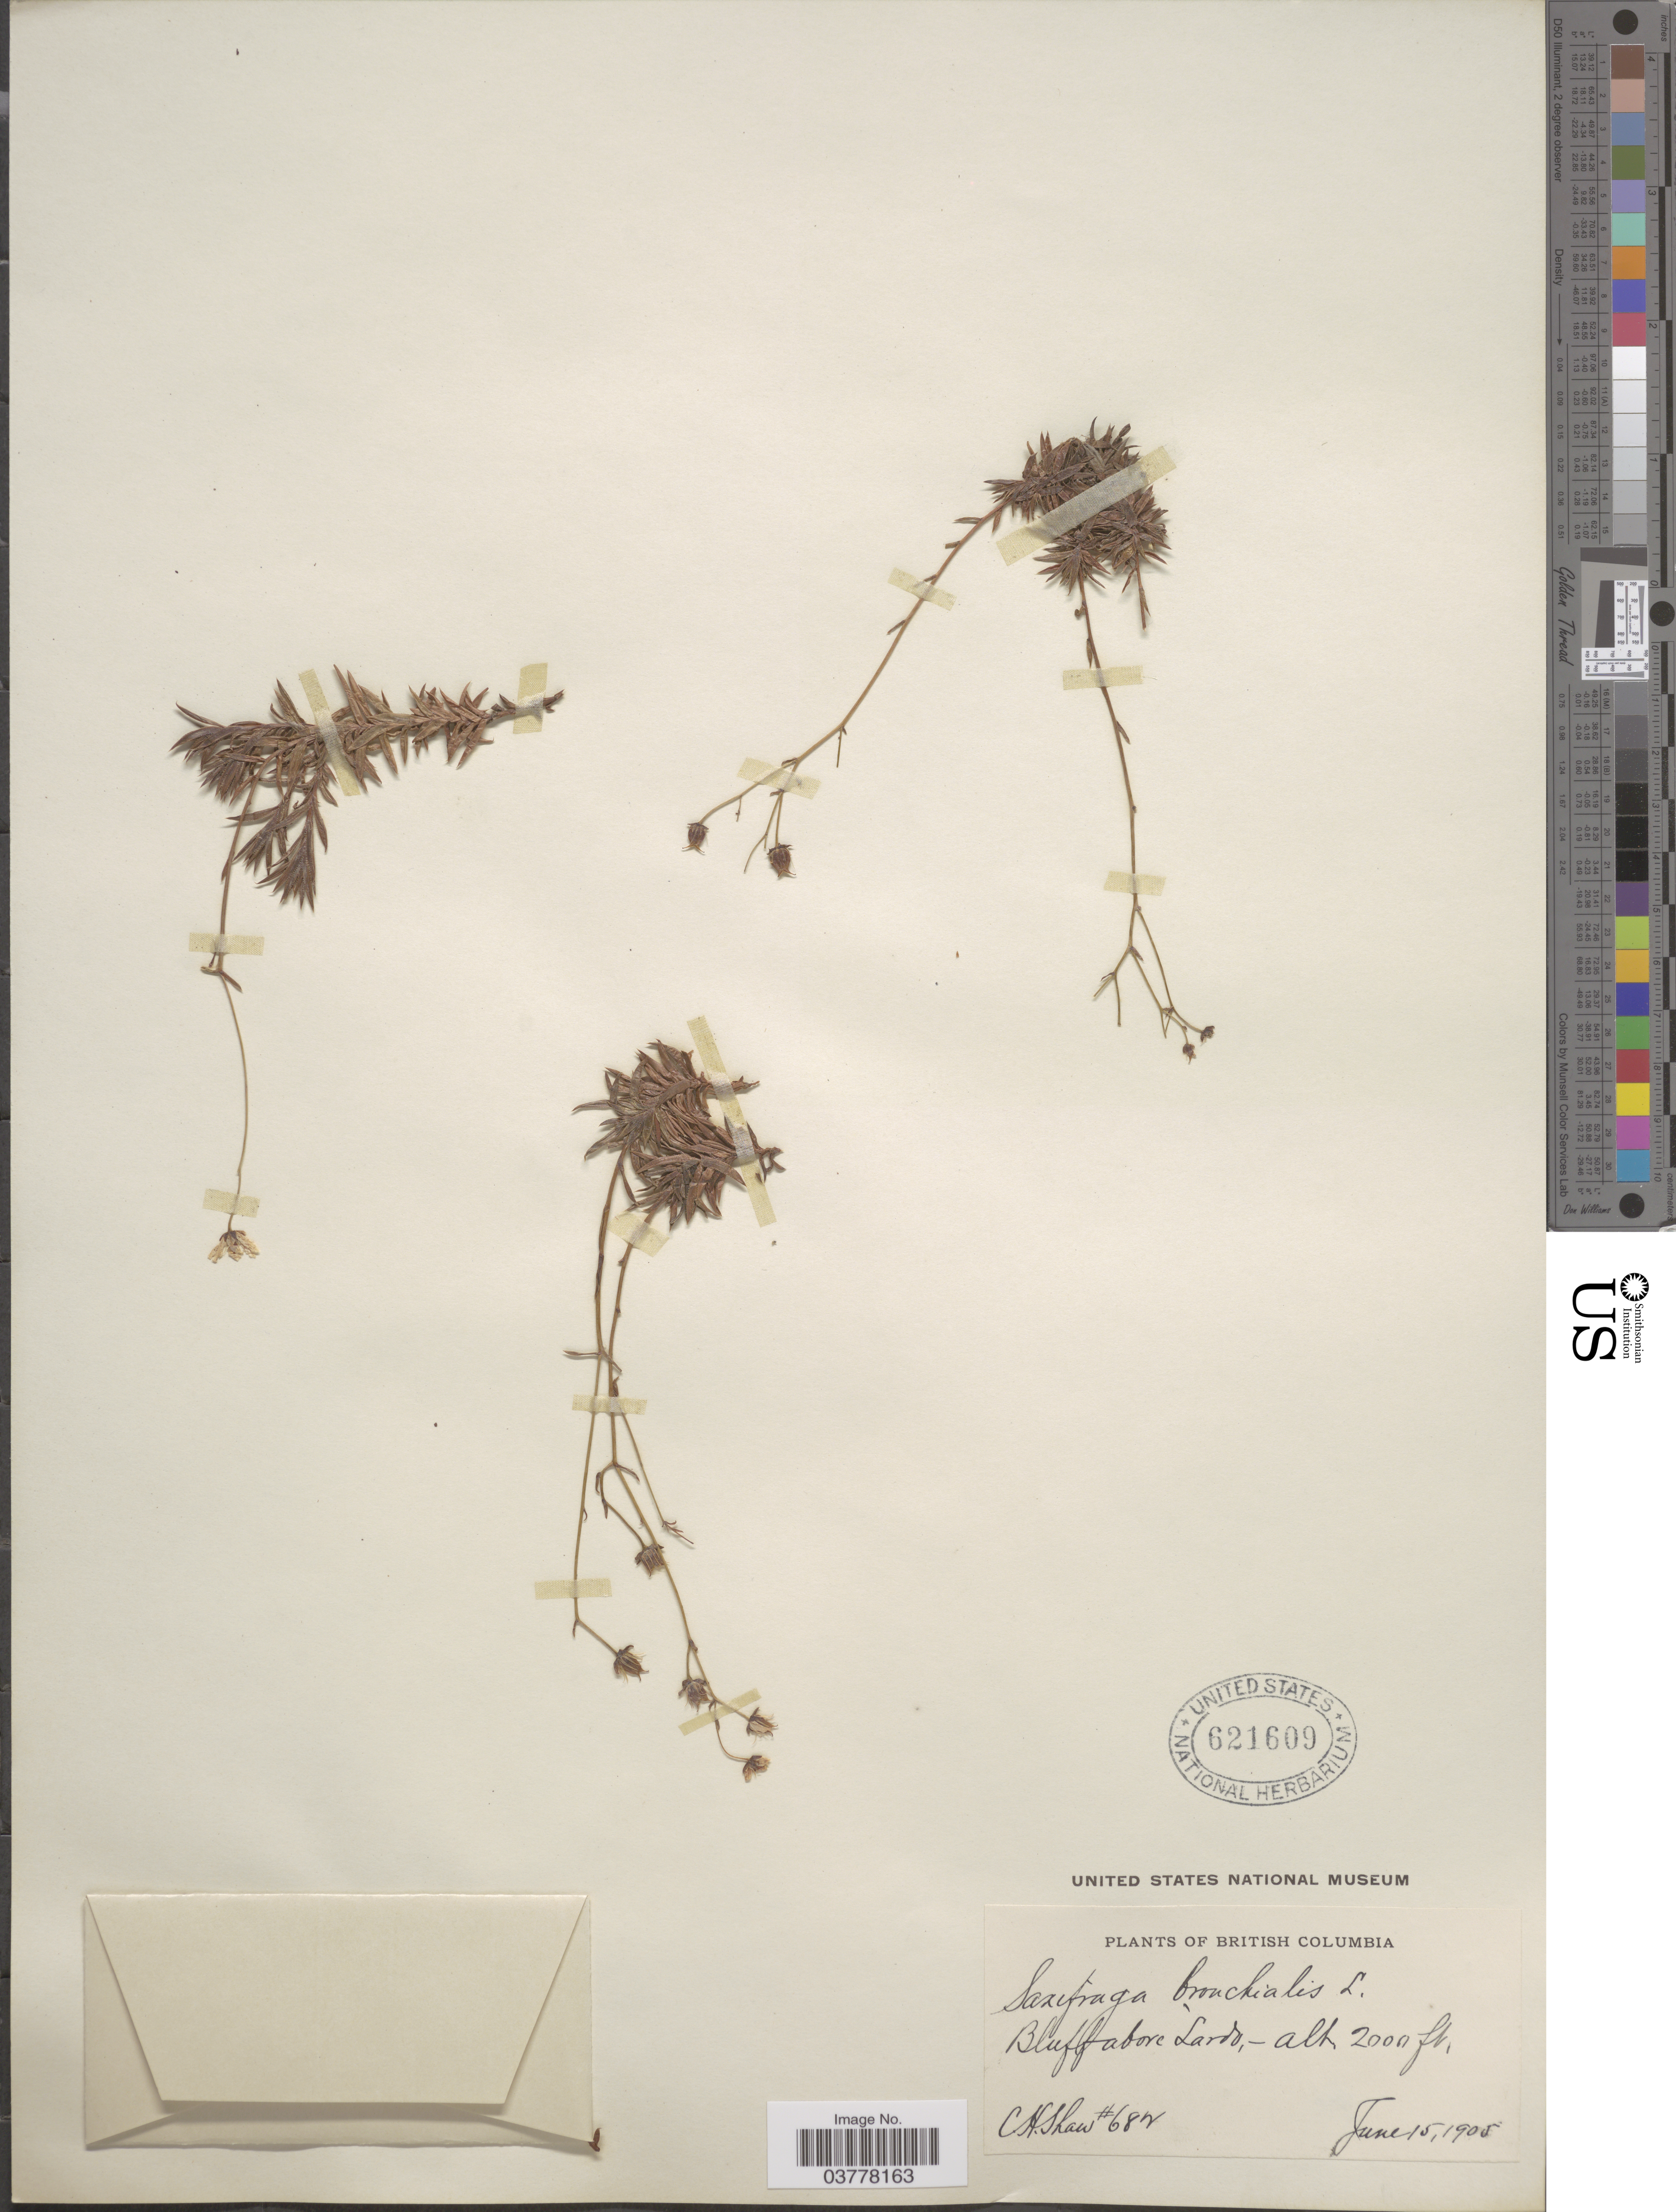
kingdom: Plantae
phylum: Tracheophyta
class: Magnoliopsida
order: Saxifragales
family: Saxifragaceae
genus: Saxifraga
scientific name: Saxifraga bronchialis subsp. austromontana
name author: (Wiegand) Piper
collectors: C. H. Shaw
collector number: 68W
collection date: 1905-06-15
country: Canada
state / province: British Columbia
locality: Bluff above Lardo.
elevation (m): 610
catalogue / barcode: US 621609